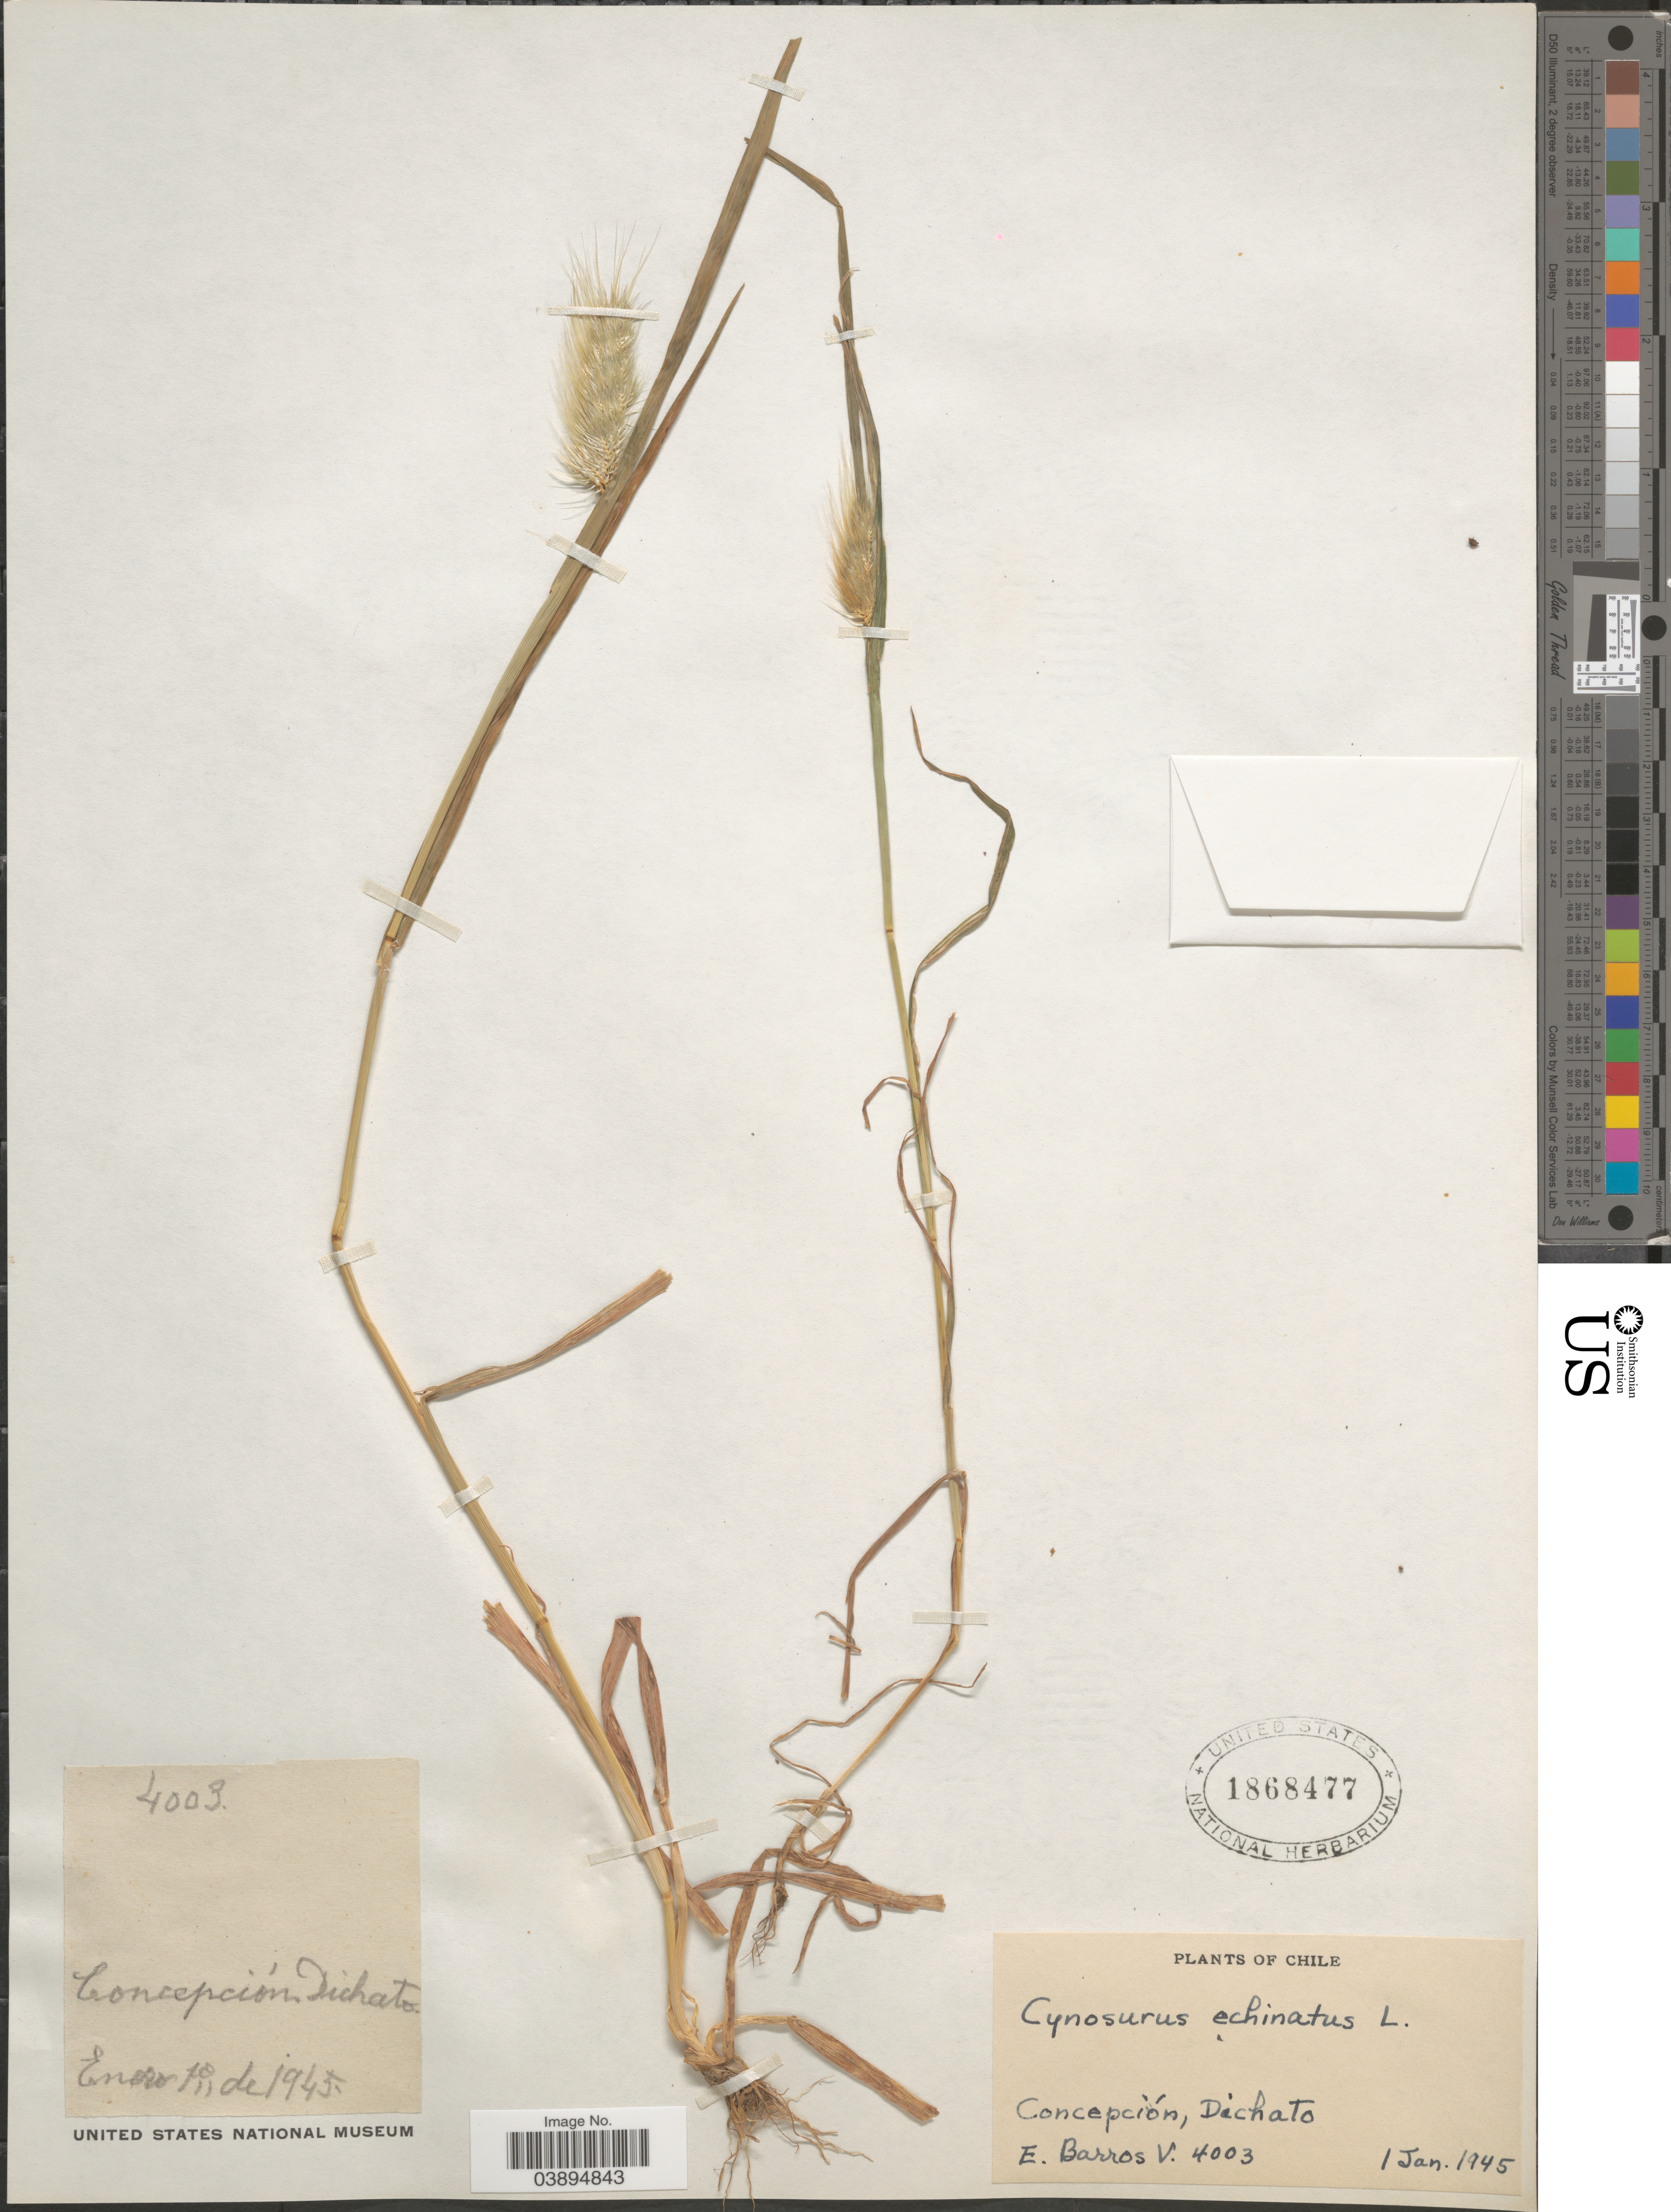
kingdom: Plantae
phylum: Tracheophyta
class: Liliopsida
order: Poales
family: Poaceae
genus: Cynosurus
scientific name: Cynosurus echinatus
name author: L.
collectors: E. Barros V.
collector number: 4003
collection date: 1945-01-01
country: Chile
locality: Concepción, Dichato.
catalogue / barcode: US 1868477